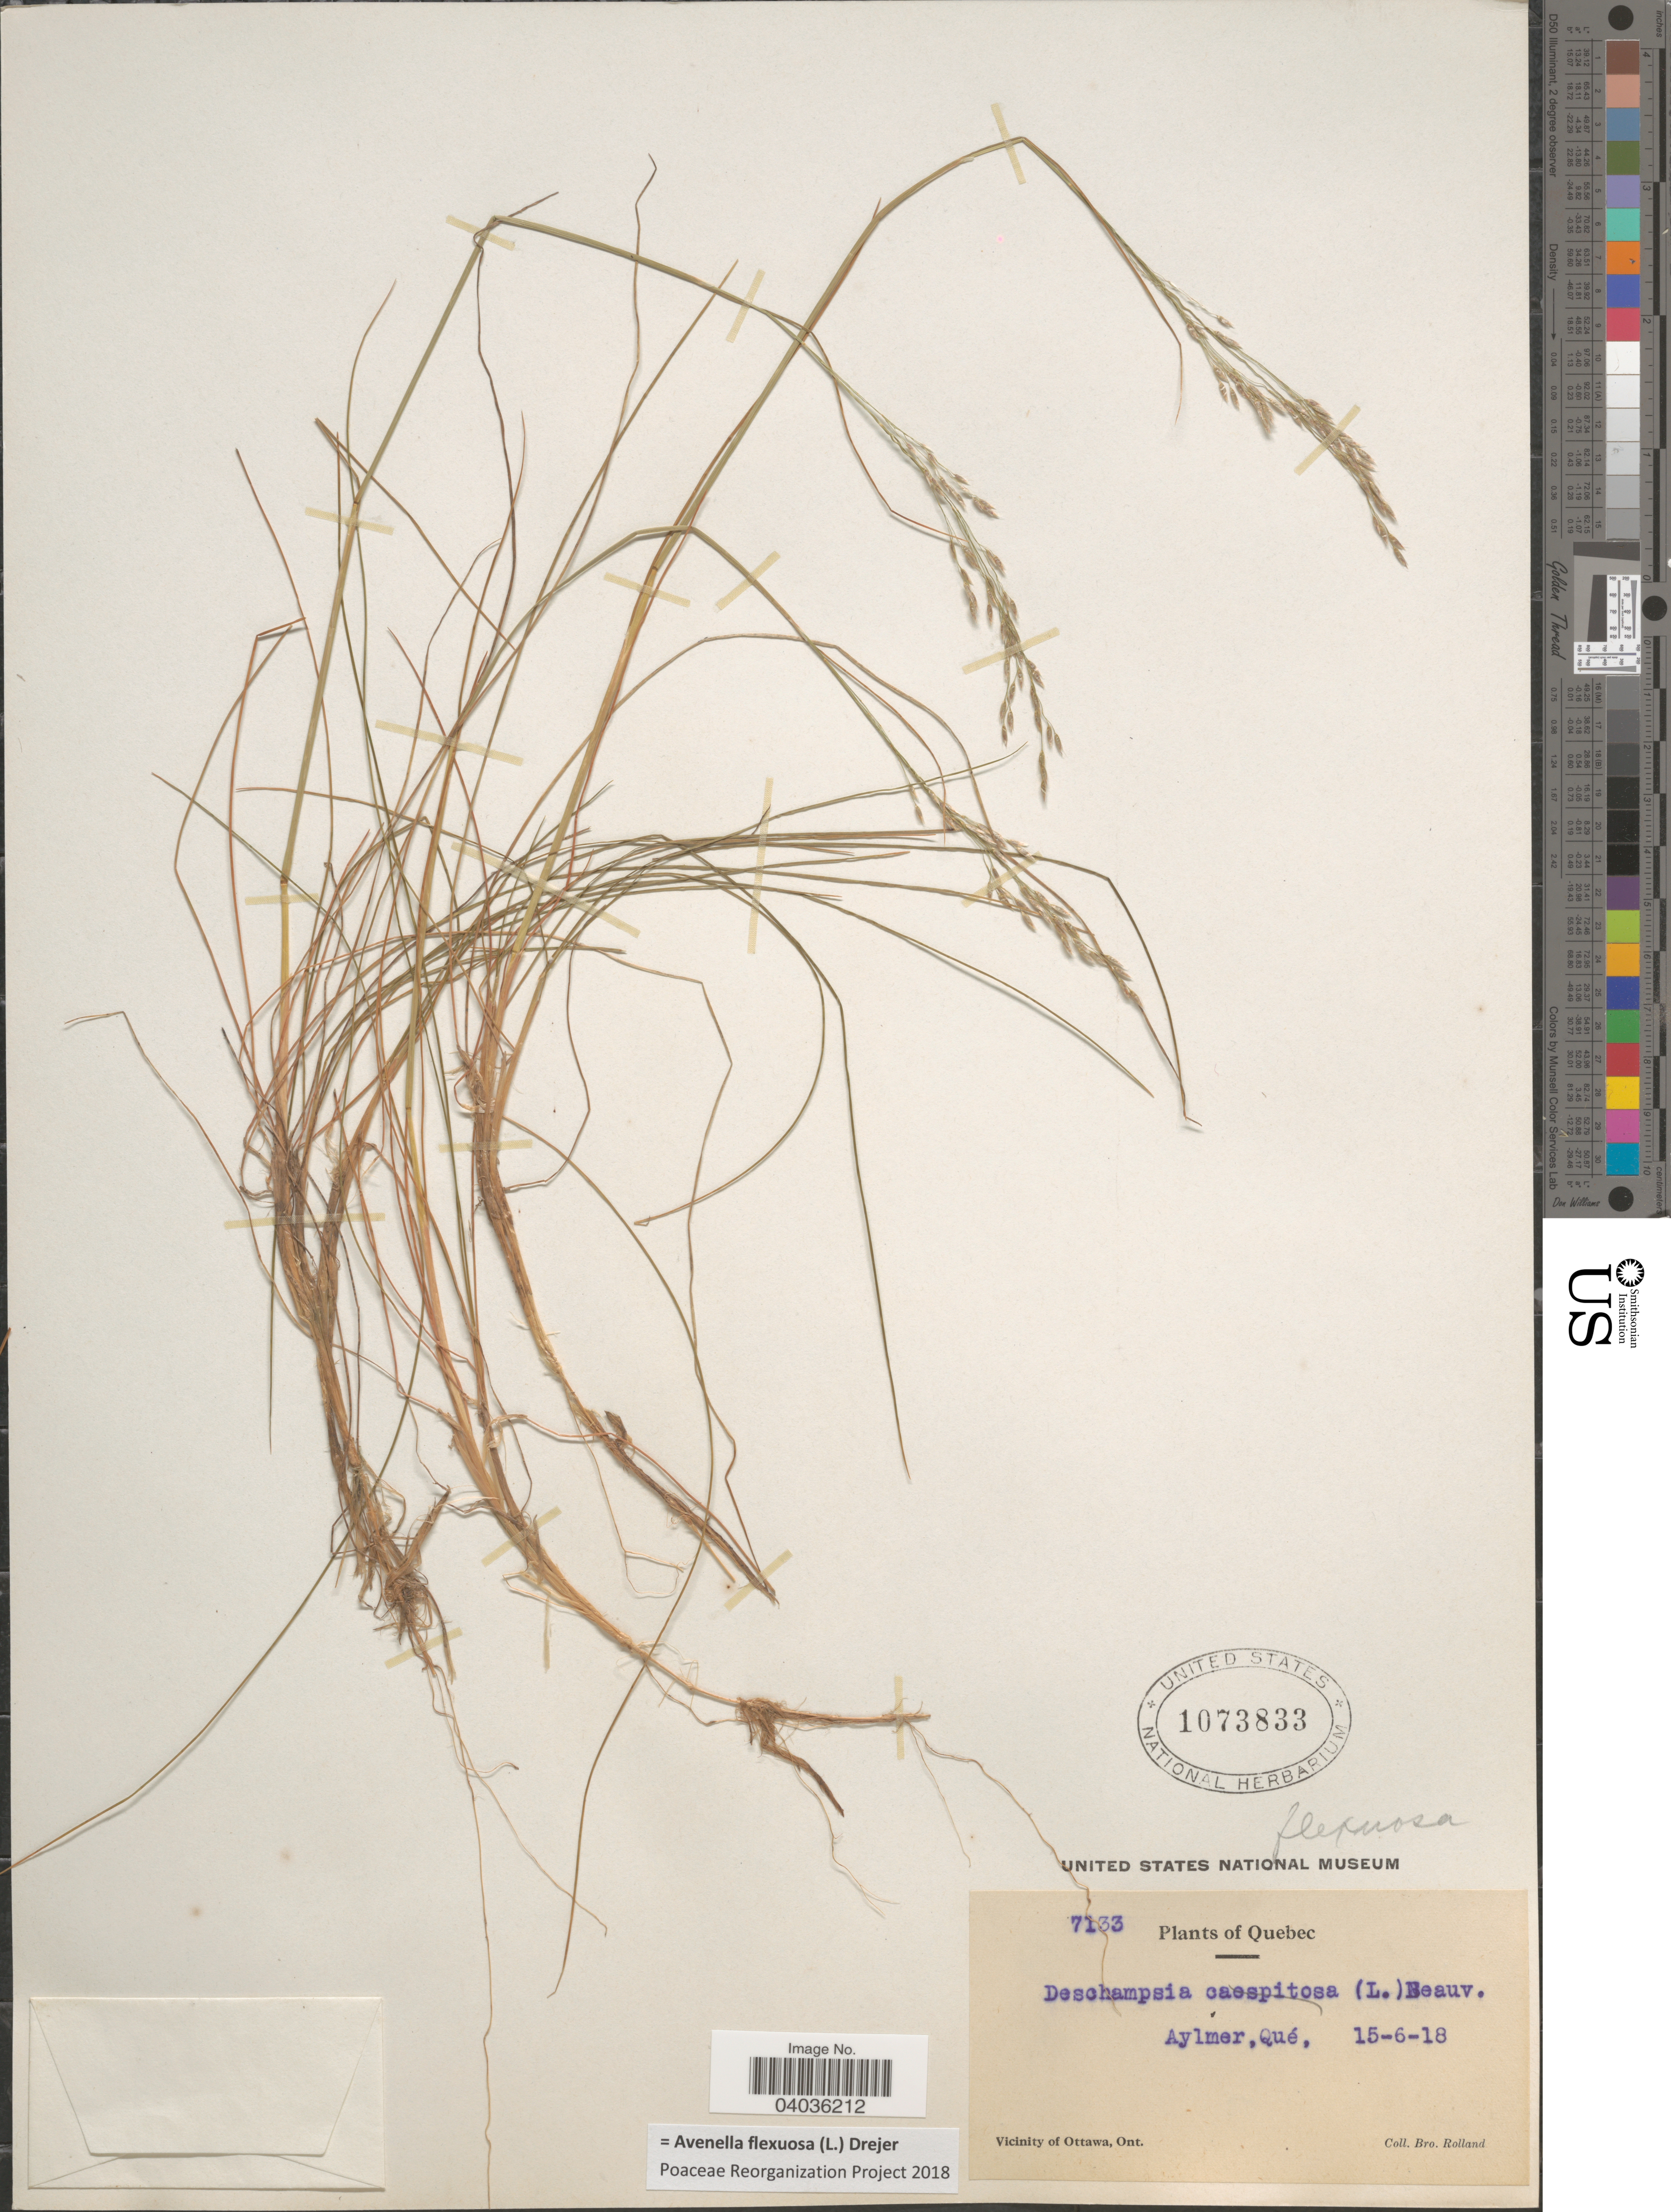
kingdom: Plantae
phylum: Tracheophyta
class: Liliopsida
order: Poales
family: Poaceae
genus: Avenella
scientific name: Avenella flexuosa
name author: (L.) Drejer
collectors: B. Rolland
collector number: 7133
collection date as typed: Transcribed d/m/y: 15/6/18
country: Canada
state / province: Quebec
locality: Aylmer.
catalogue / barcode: US 1073833